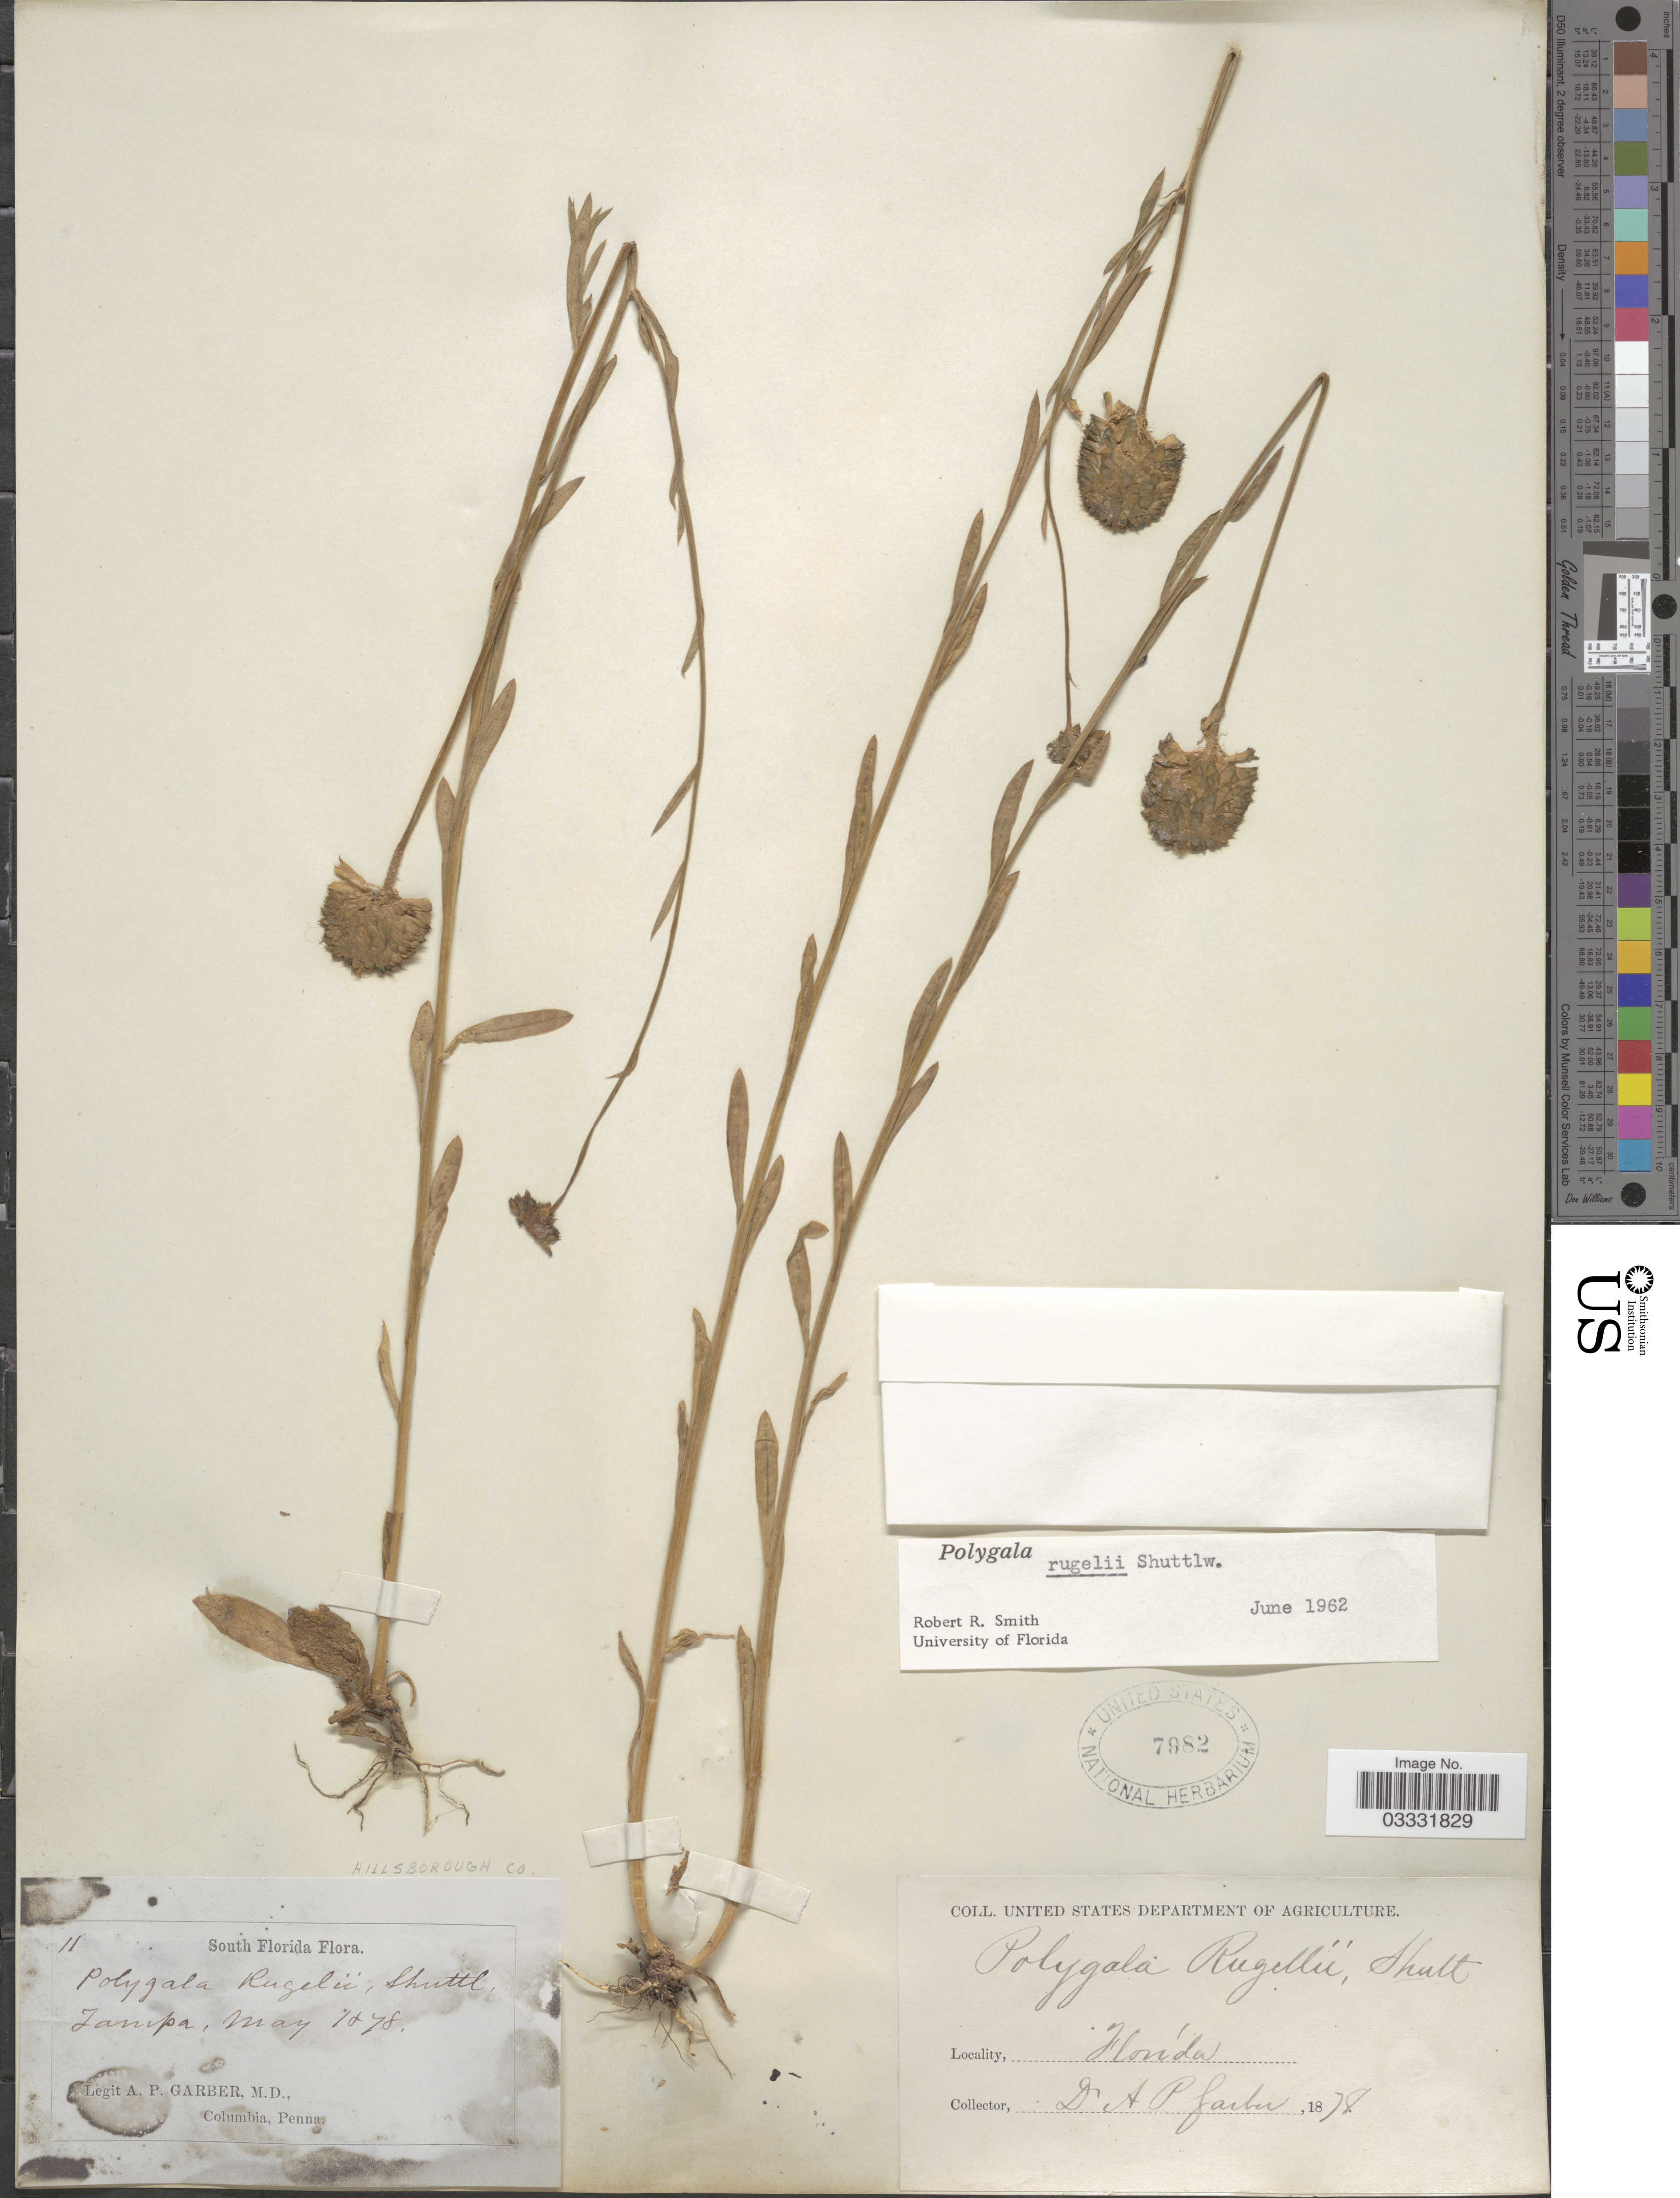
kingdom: Plantae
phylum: Tracheophyta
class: Magnoliopsida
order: Fabales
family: Polygalaceae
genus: Polygala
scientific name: Polygala rugelii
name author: Shuttlew. ex Chapm.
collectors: A. P. Garber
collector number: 11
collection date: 1878-05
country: United States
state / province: Florida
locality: South Florida. Hillsborough Co. Tampa.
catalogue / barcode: US 7982